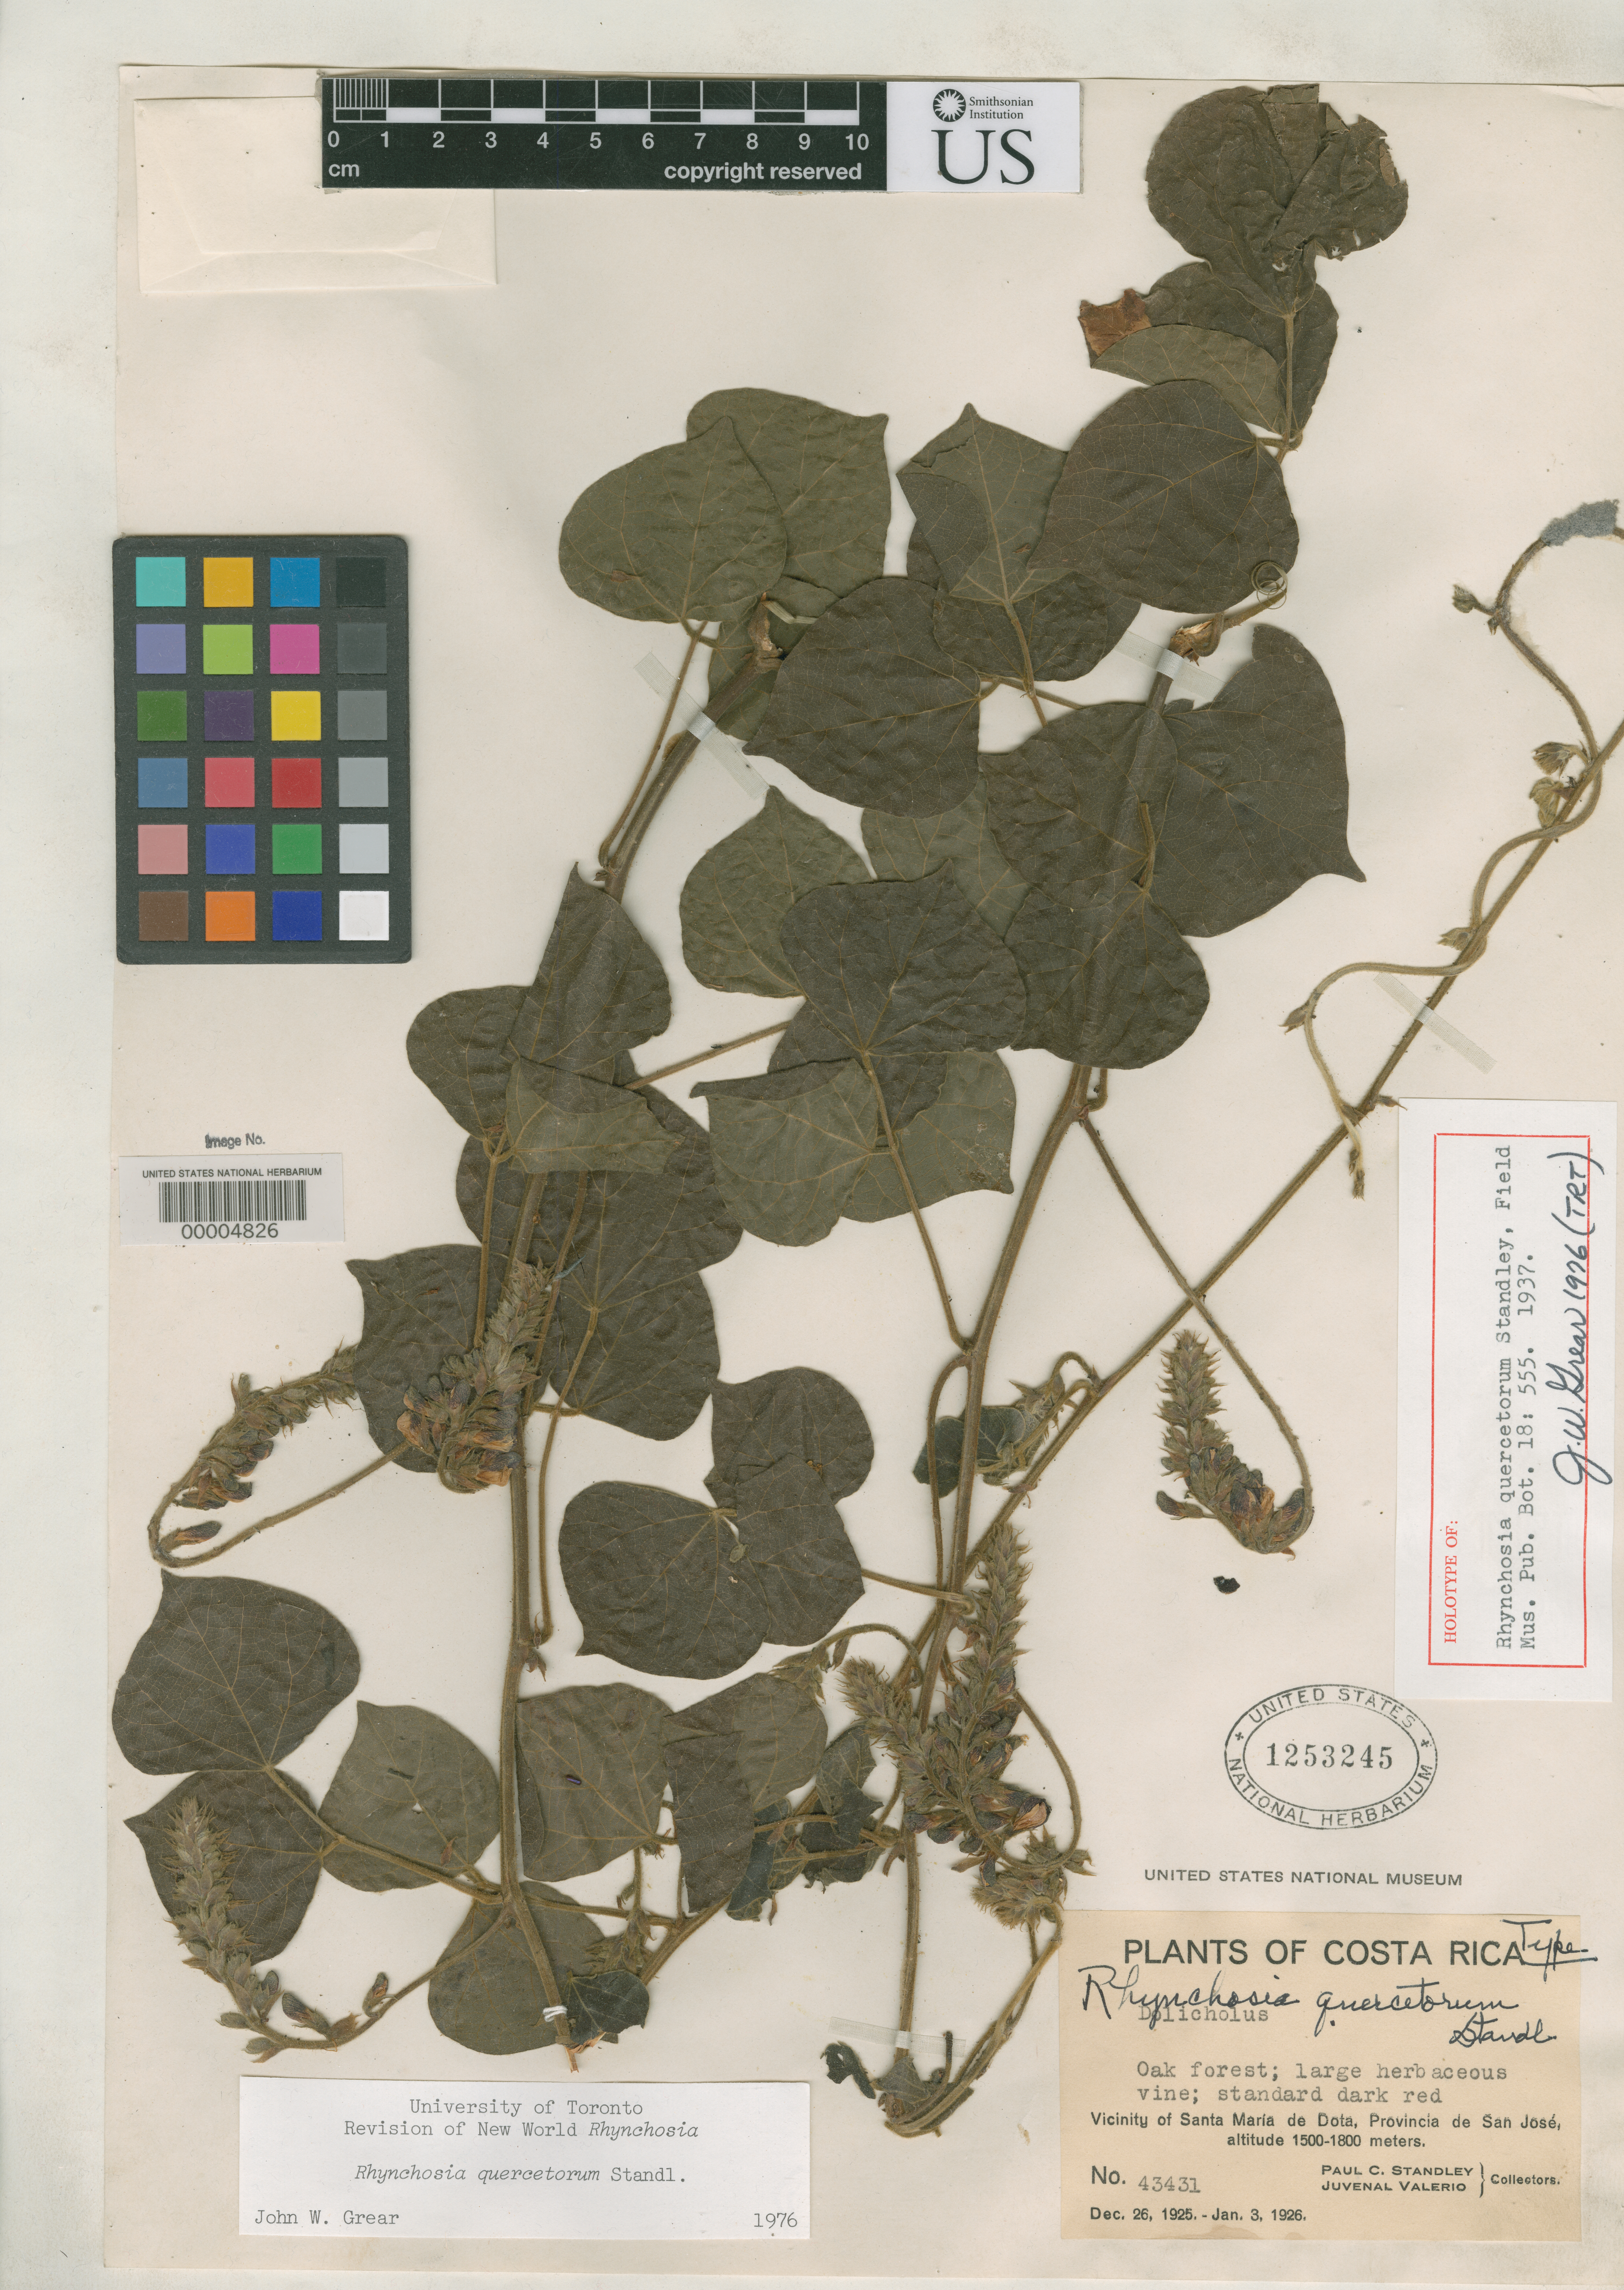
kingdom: Plantae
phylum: Tracheophyta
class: Magnoliopsida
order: Fabales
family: Fabaceae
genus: Rhynchosia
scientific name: Rhynchosia quercetorum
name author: Standl.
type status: Holotype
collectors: P. C. Standley & J. Valerio R.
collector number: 43431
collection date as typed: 26 Dec 1925 to 03 Jan 1926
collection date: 1925-12-26/1926-01-03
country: Costa Rica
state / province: San José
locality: Santa Maria de Dota.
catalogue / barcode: US 1253245